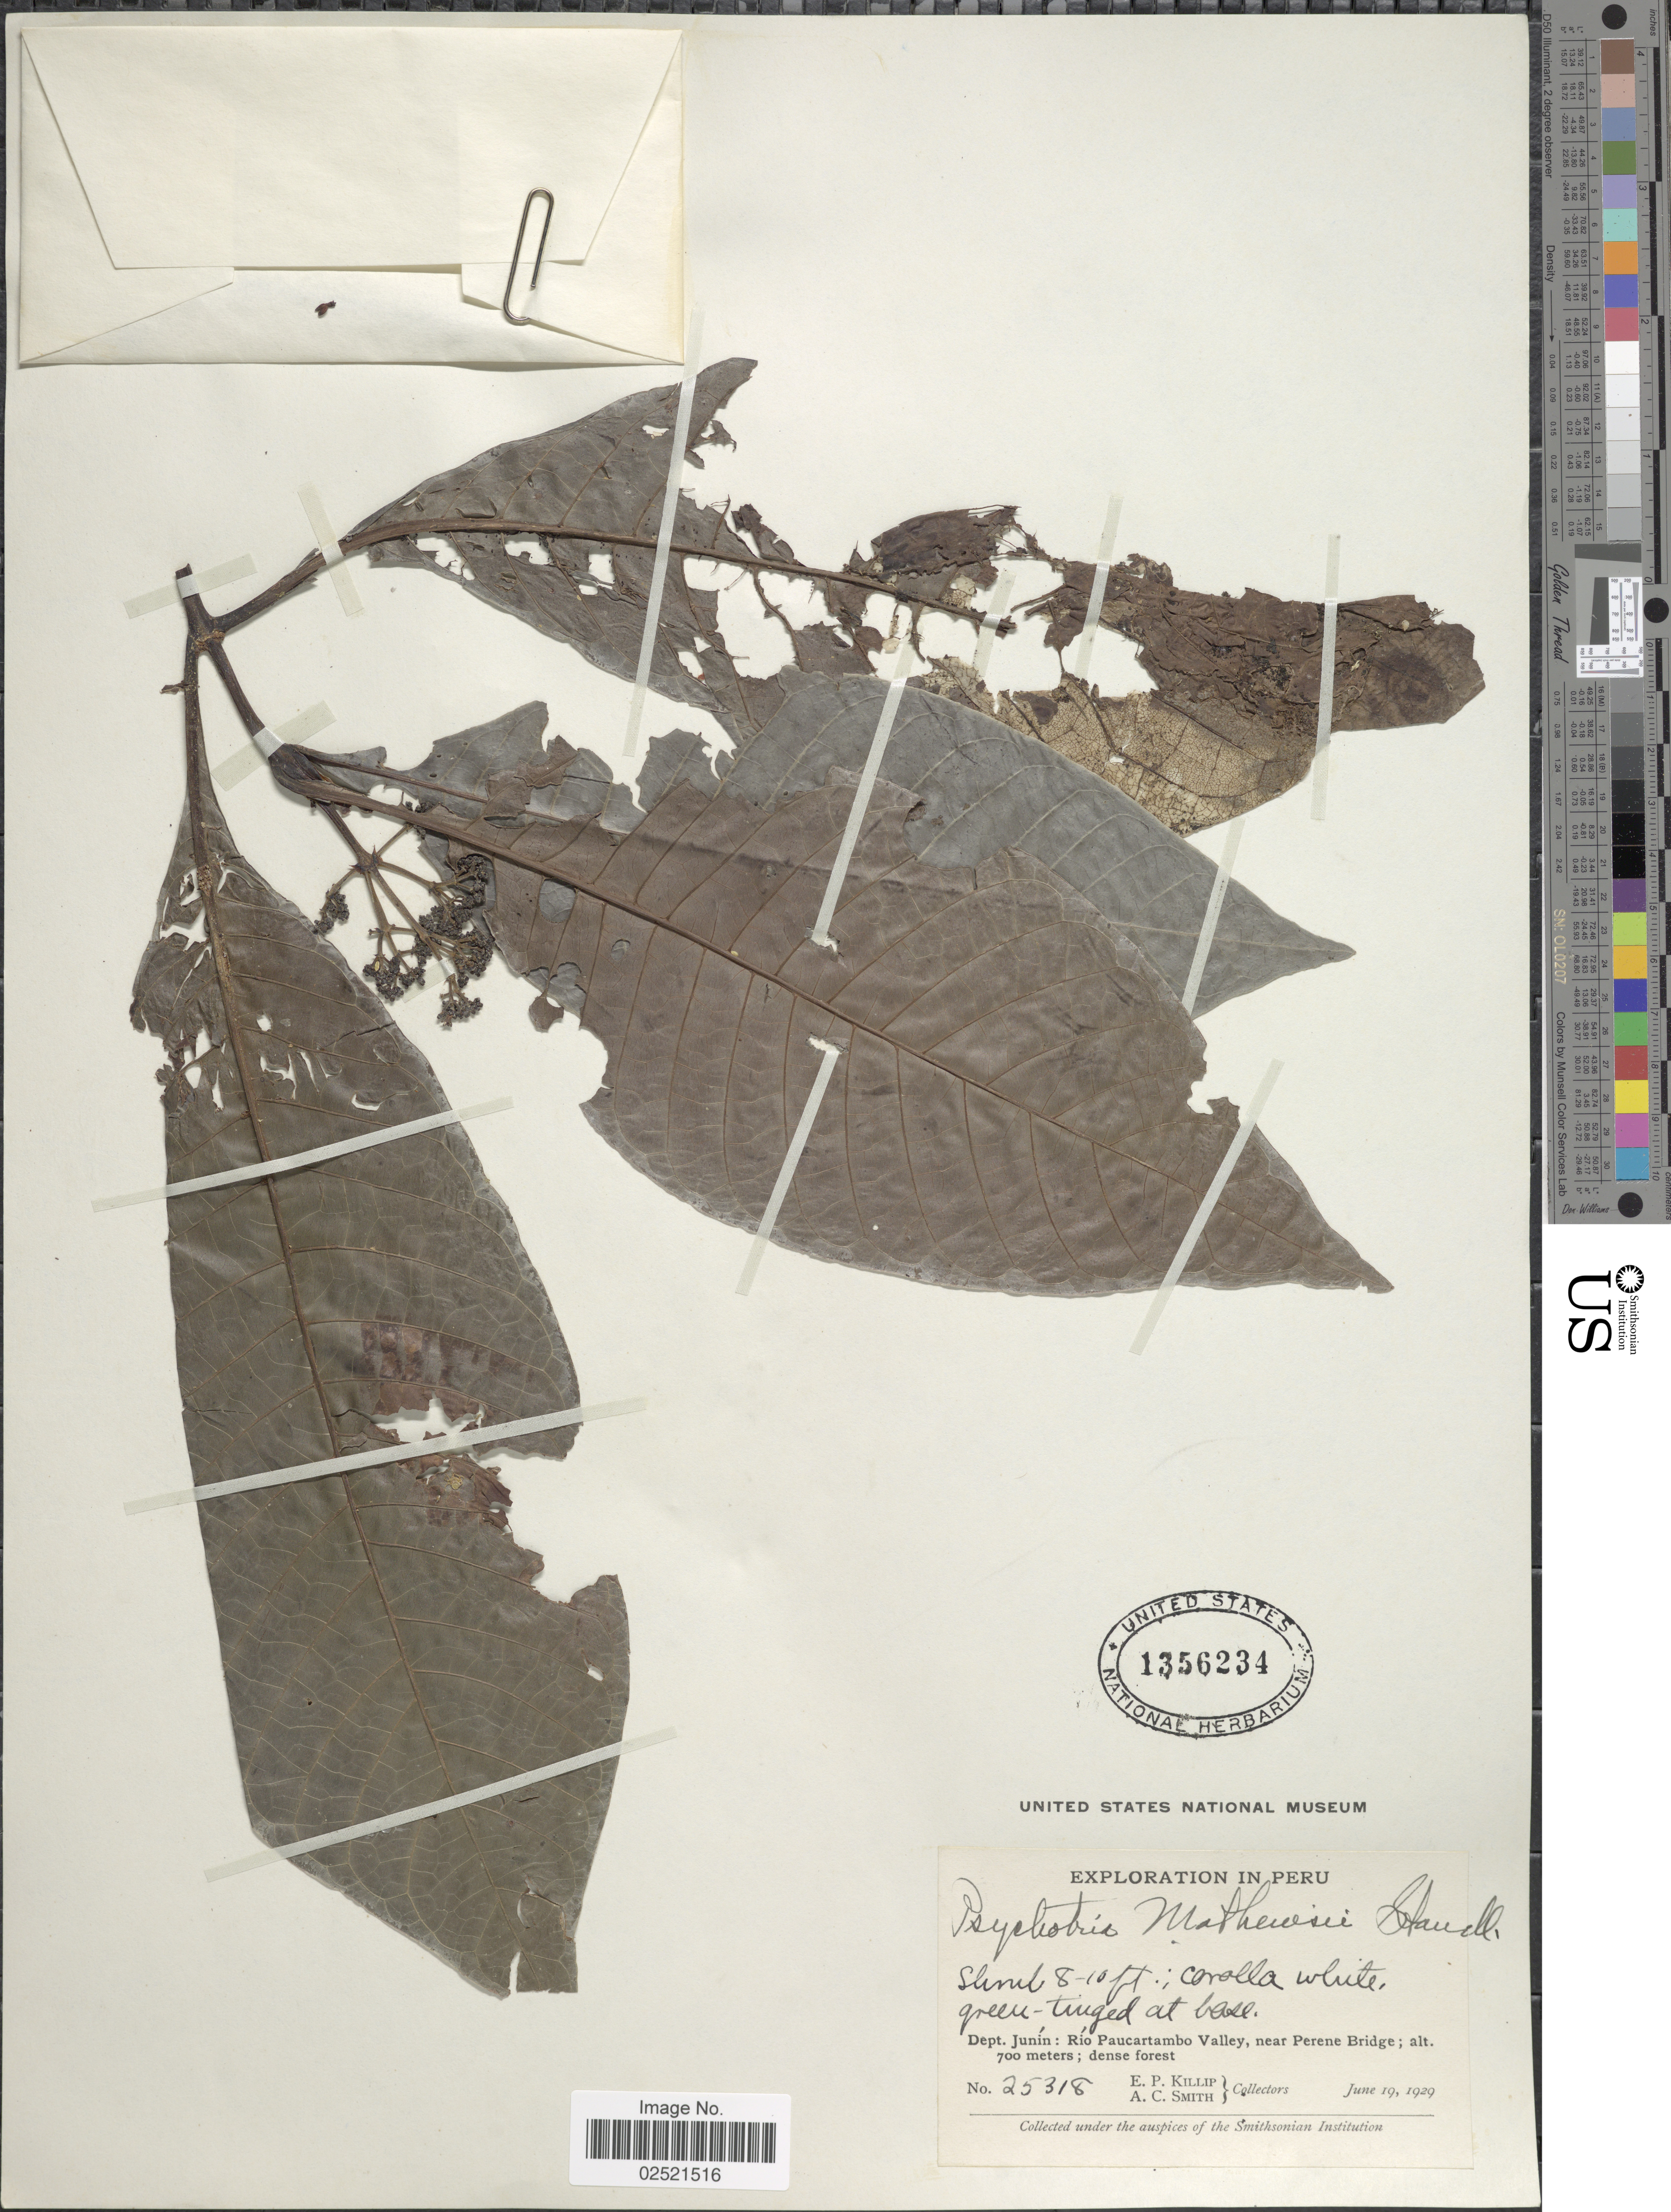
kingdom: Plantae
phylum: Tracheophyta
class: Magnoliopsida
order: Gentianales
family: Rubiaceae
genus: Psychotria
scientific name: Psychotria mathewsii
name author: Standl.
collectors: E. P. Killip & A. C. Smith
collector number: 25318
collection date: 1929-06-19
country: Peru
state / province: Junín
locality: Paucartambo Valley, near Perene Bridge.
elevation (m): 700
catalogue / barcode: US 1356234